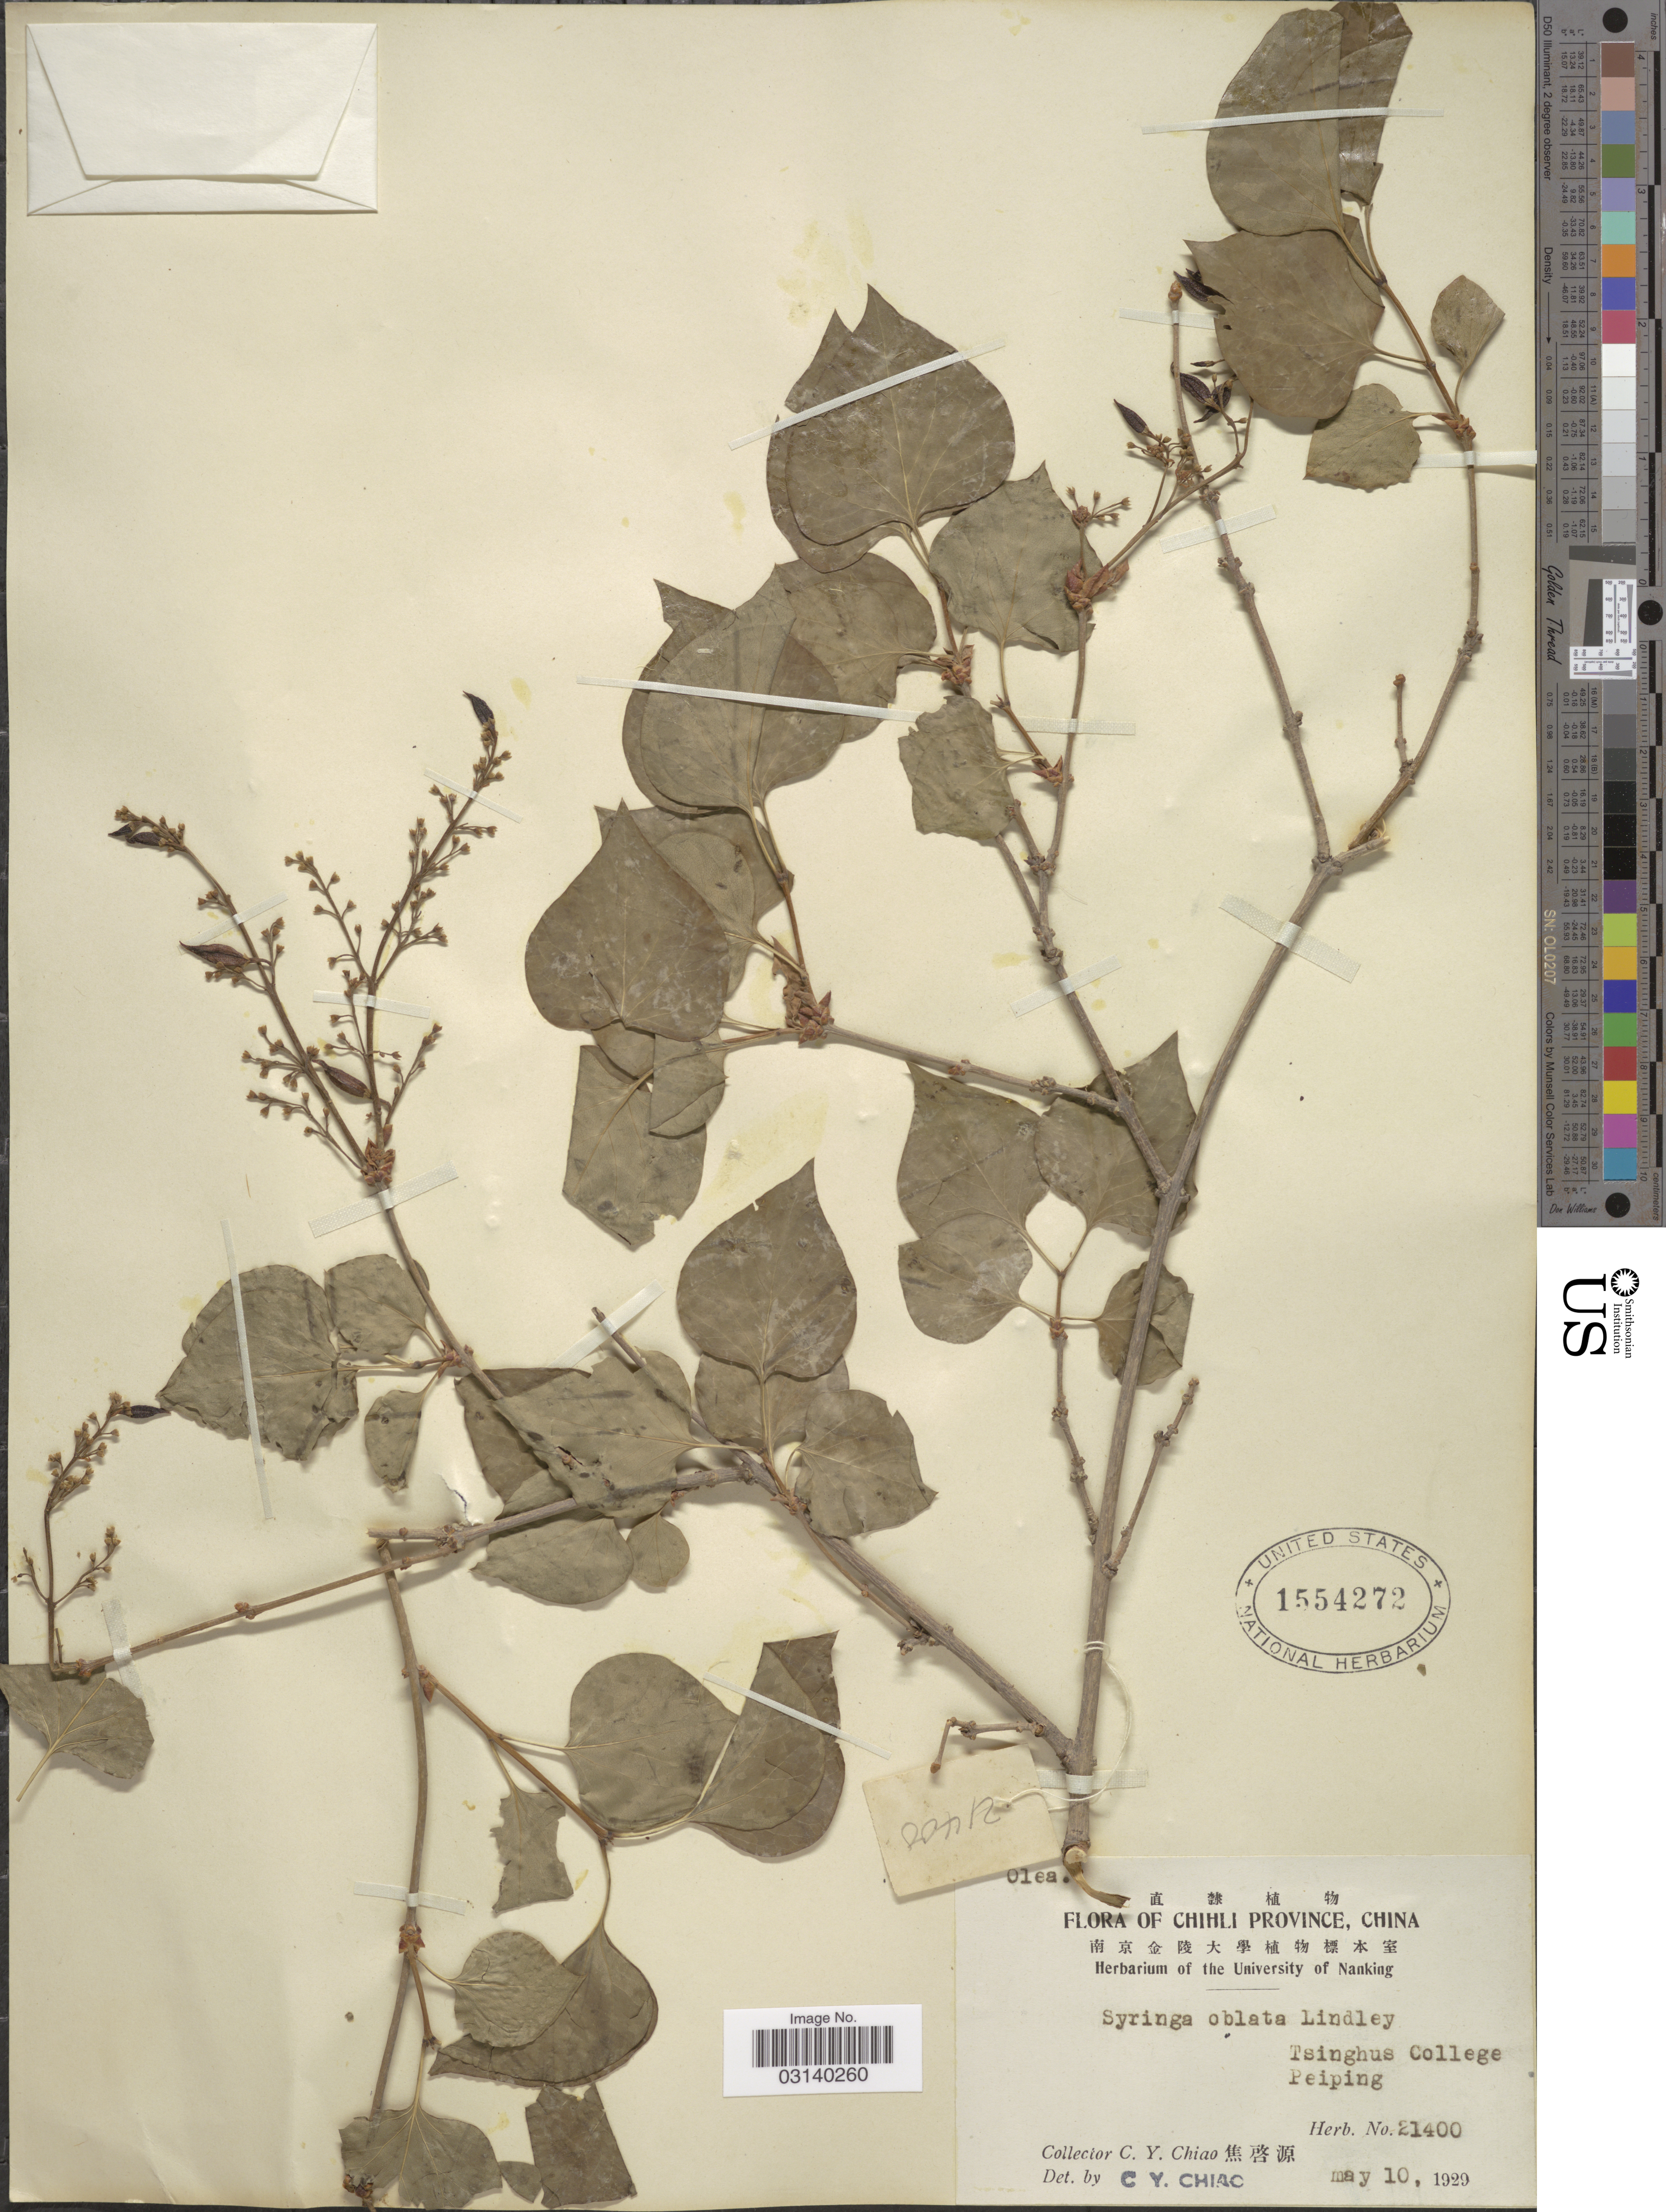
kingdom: Plantae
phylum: Tracheophyta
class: Magnoliopsida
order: Lamiales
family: Oleaceae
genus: Syringa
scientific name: Syringa oblata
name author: Lindl.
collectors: C. Y. Chiao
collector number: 21400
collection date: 1929-05-10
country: China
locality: Chihli province. Tsinghus College. Peiping.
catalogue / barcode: US 1554272